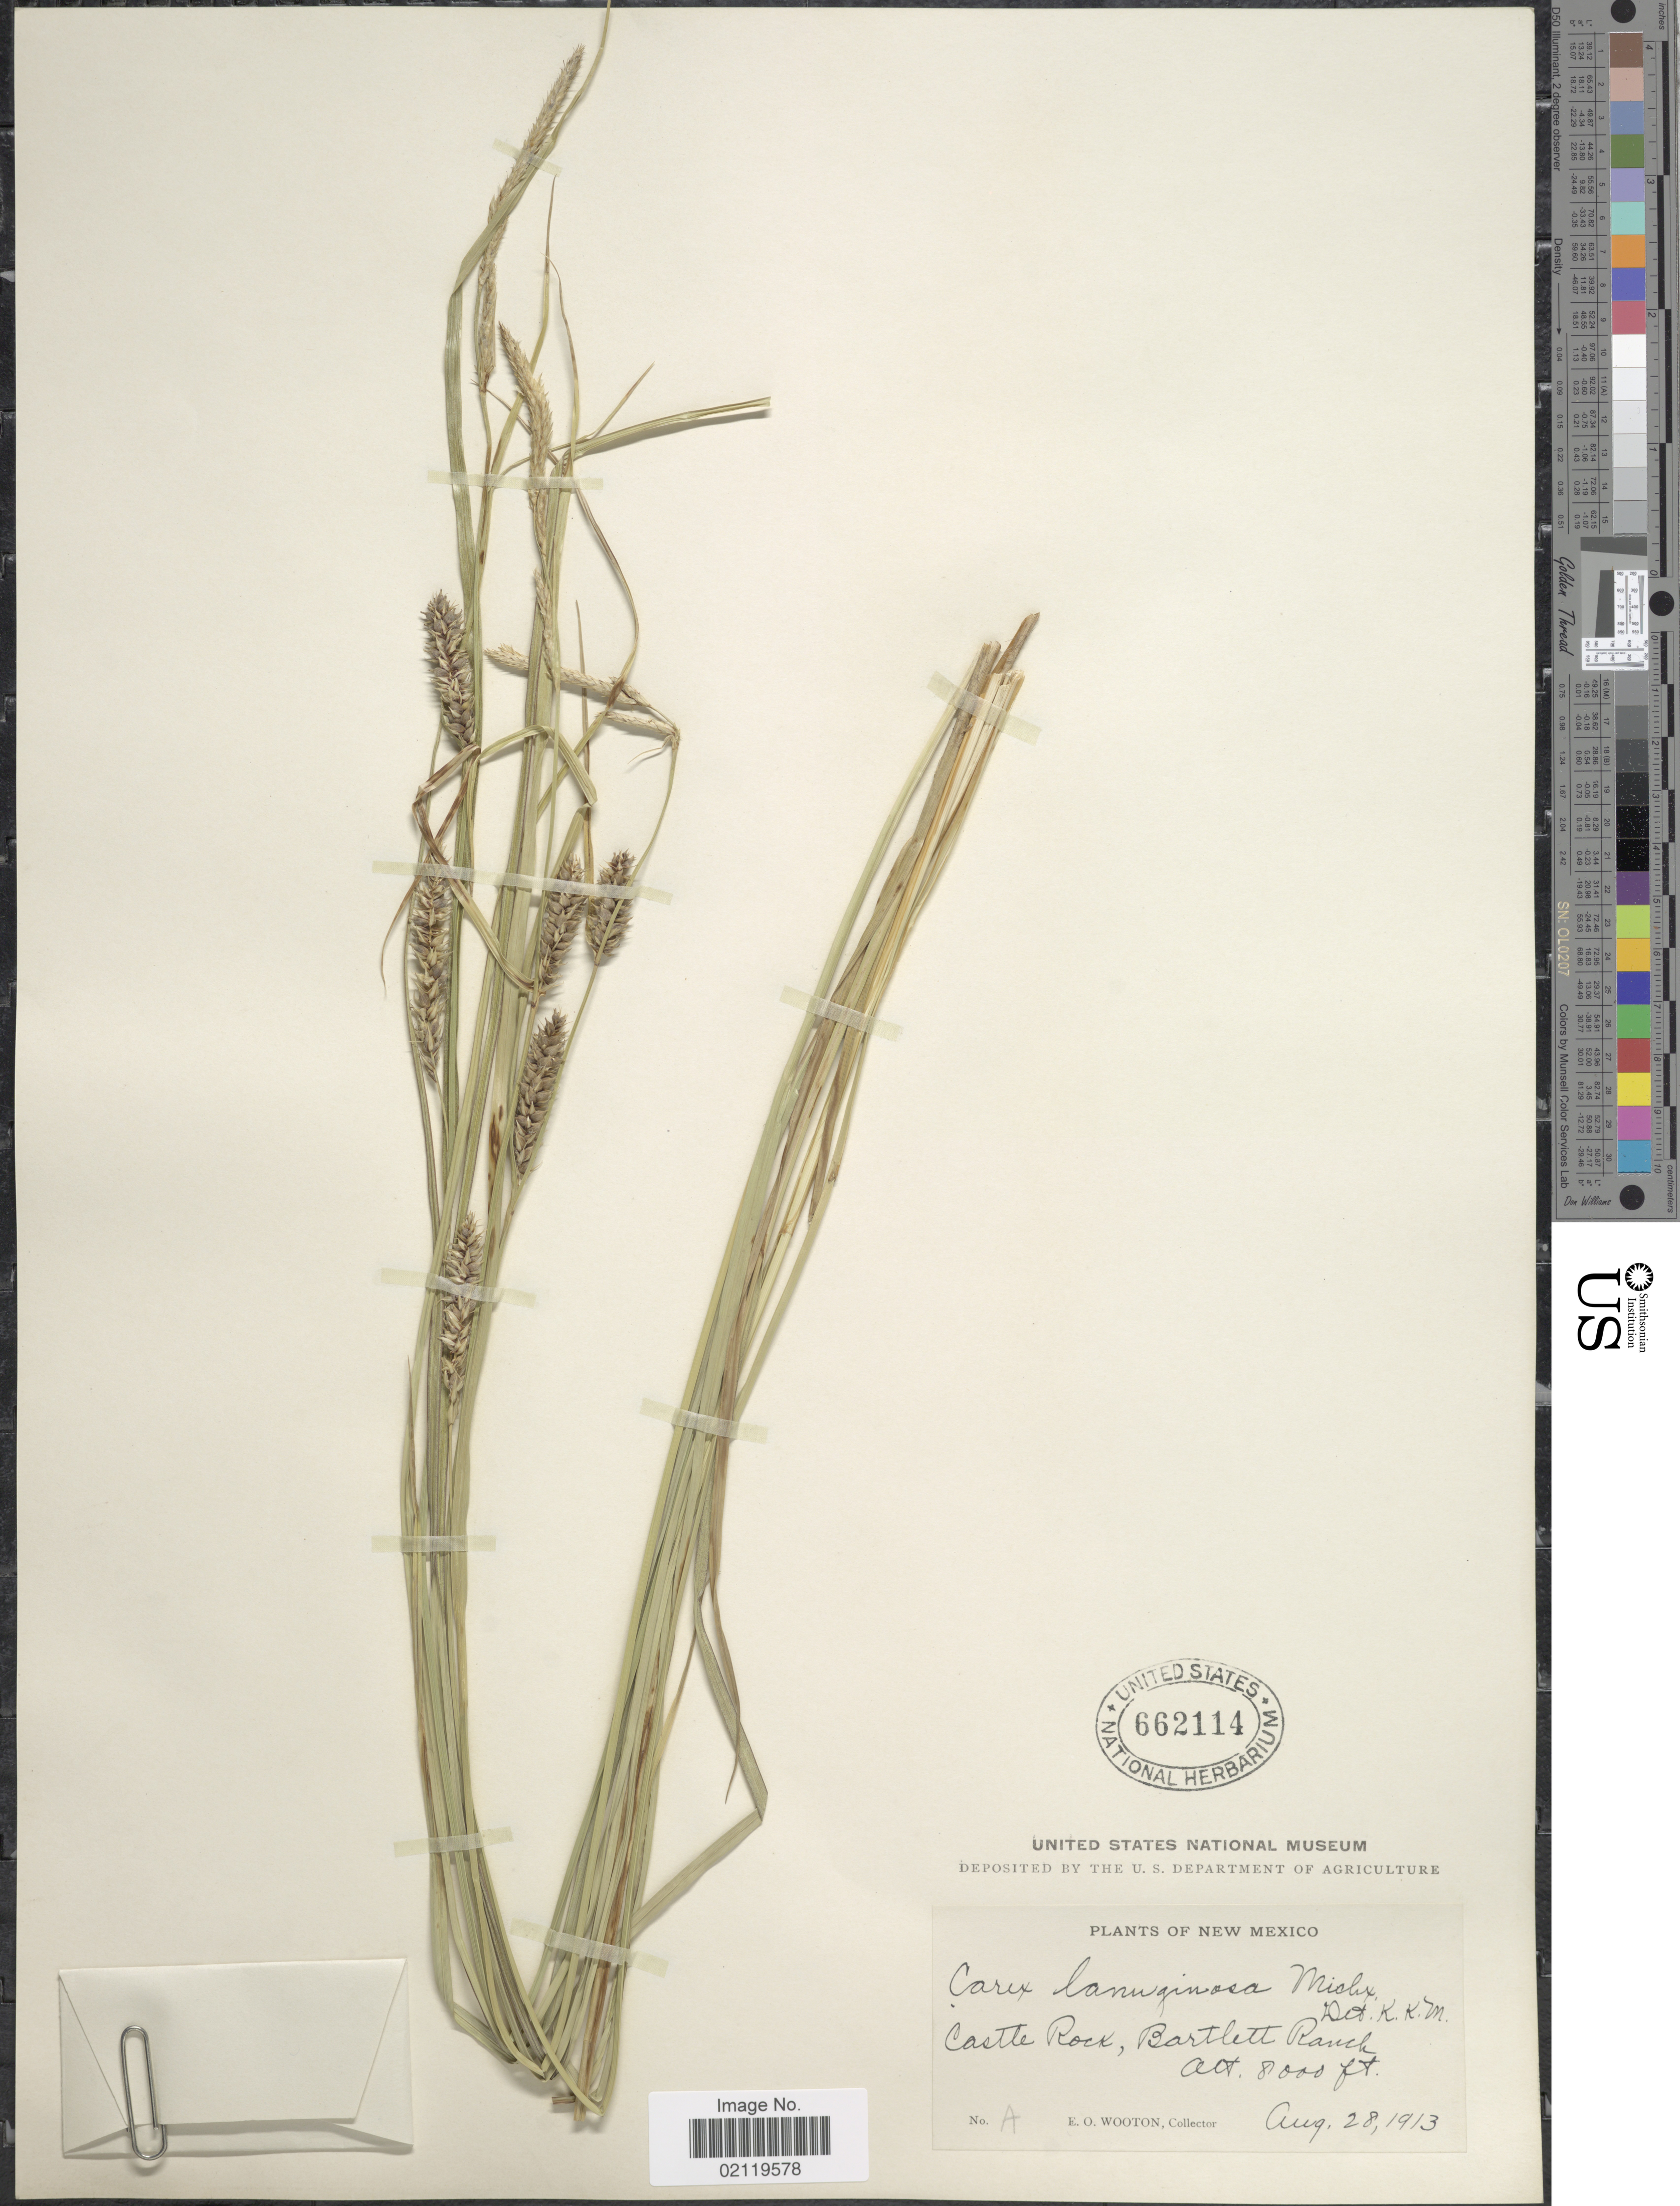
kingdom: Plantae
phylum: Tracheophyta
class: Liliopsida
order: Poales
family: Cyperaceae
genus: Carex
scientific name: Carex pellita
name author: Muhl. ex Willd.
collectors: E. O. Wooton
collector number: A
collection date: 1913-08-28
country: United States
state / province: New Mexico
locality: Castle Rock, Bartlett Ranch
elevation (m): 2438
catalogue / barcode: US 662114